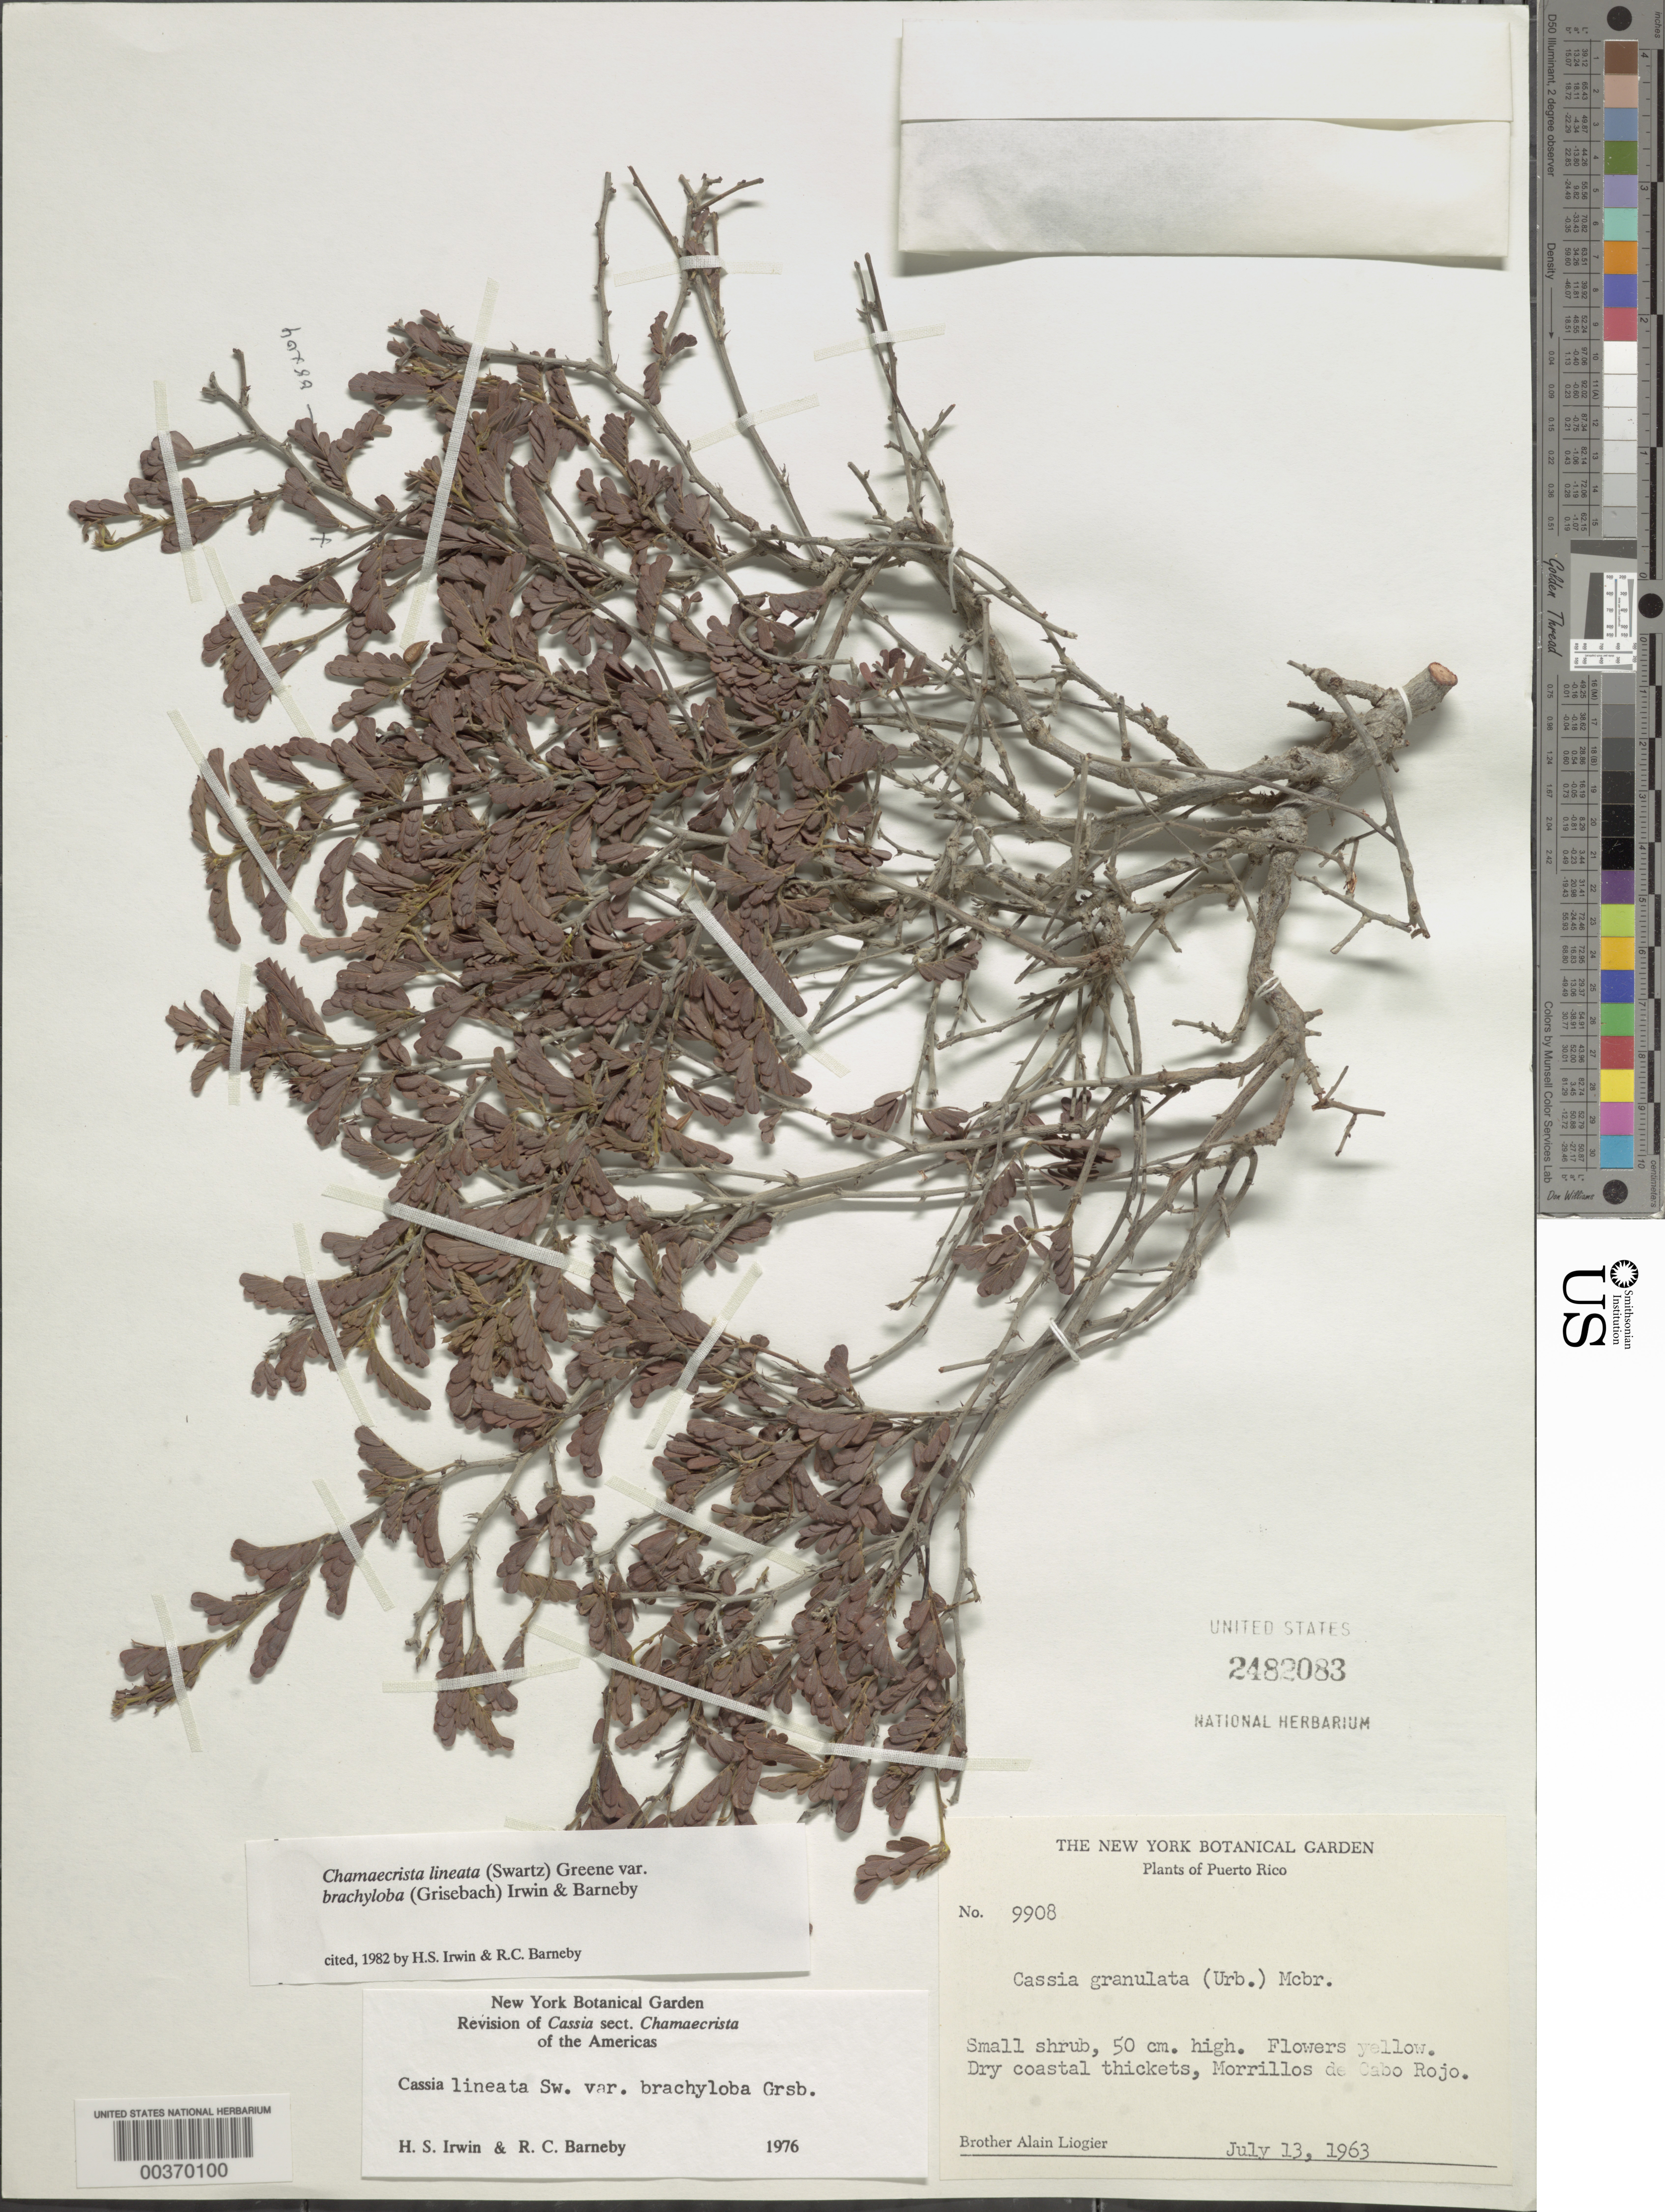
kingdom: Plantae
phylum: Tracheophyta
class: Magnoliopsida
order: Fabales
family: Fabaceae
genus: Chamaecrista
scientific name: Chamaecrista lineata var. brachyloba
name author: (Griseb.) H.S. Irwin & Barneby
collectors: A. H. Liogier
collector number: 9908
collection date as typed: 13 Jul 1963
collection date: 1963-07-13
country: Puerto Rico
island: Greater Antilles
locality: Morrillos de cabo rojo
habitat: Dry coastal thickets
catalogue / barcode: US 2482083